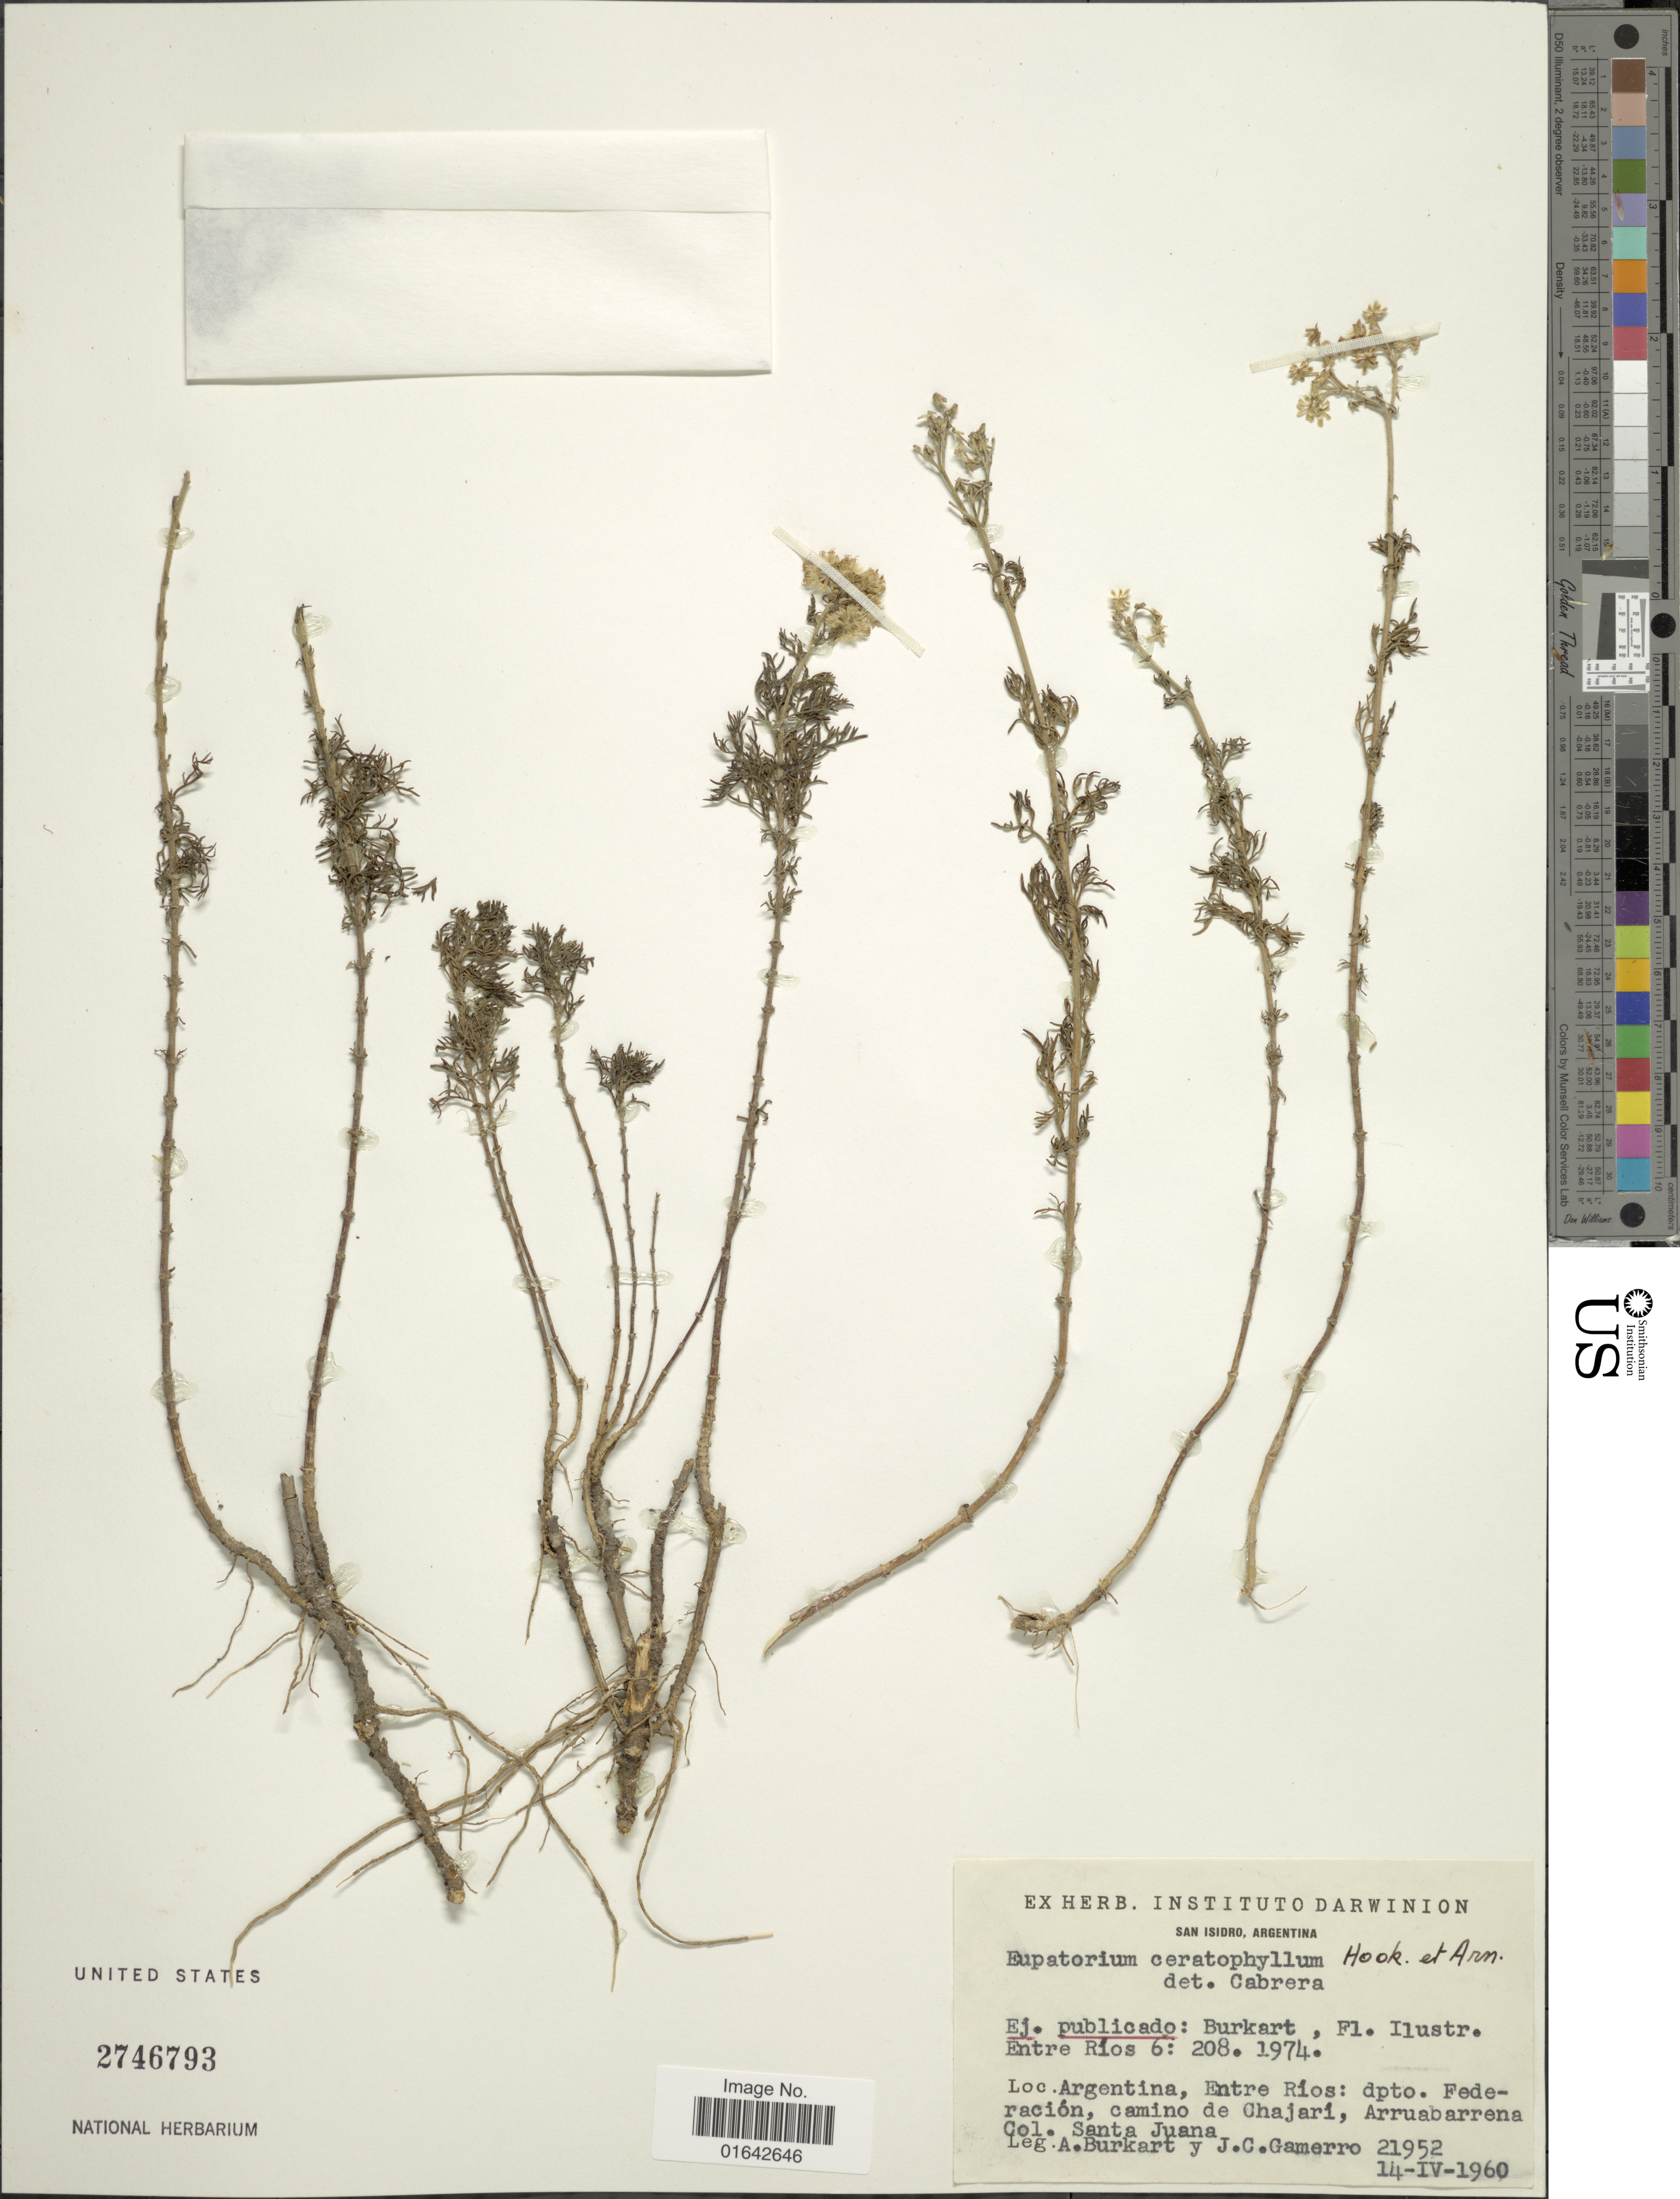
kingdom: Plantae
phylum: Tracheophyta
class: Magnoliopsida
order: Asterales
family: Asteraceae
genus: Gyptis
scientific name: Gyptis pinnatifida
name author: Cass.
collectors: A. E. Burkart & J. Gamerro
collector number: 21952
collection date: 1960-04-14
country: Argentina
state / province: Entre Rios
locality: Argentina, Entre Rios: dpto. Federacion, camino de Chajari, Arruabarrena Col. Santa Juana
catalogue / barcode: US 2746793